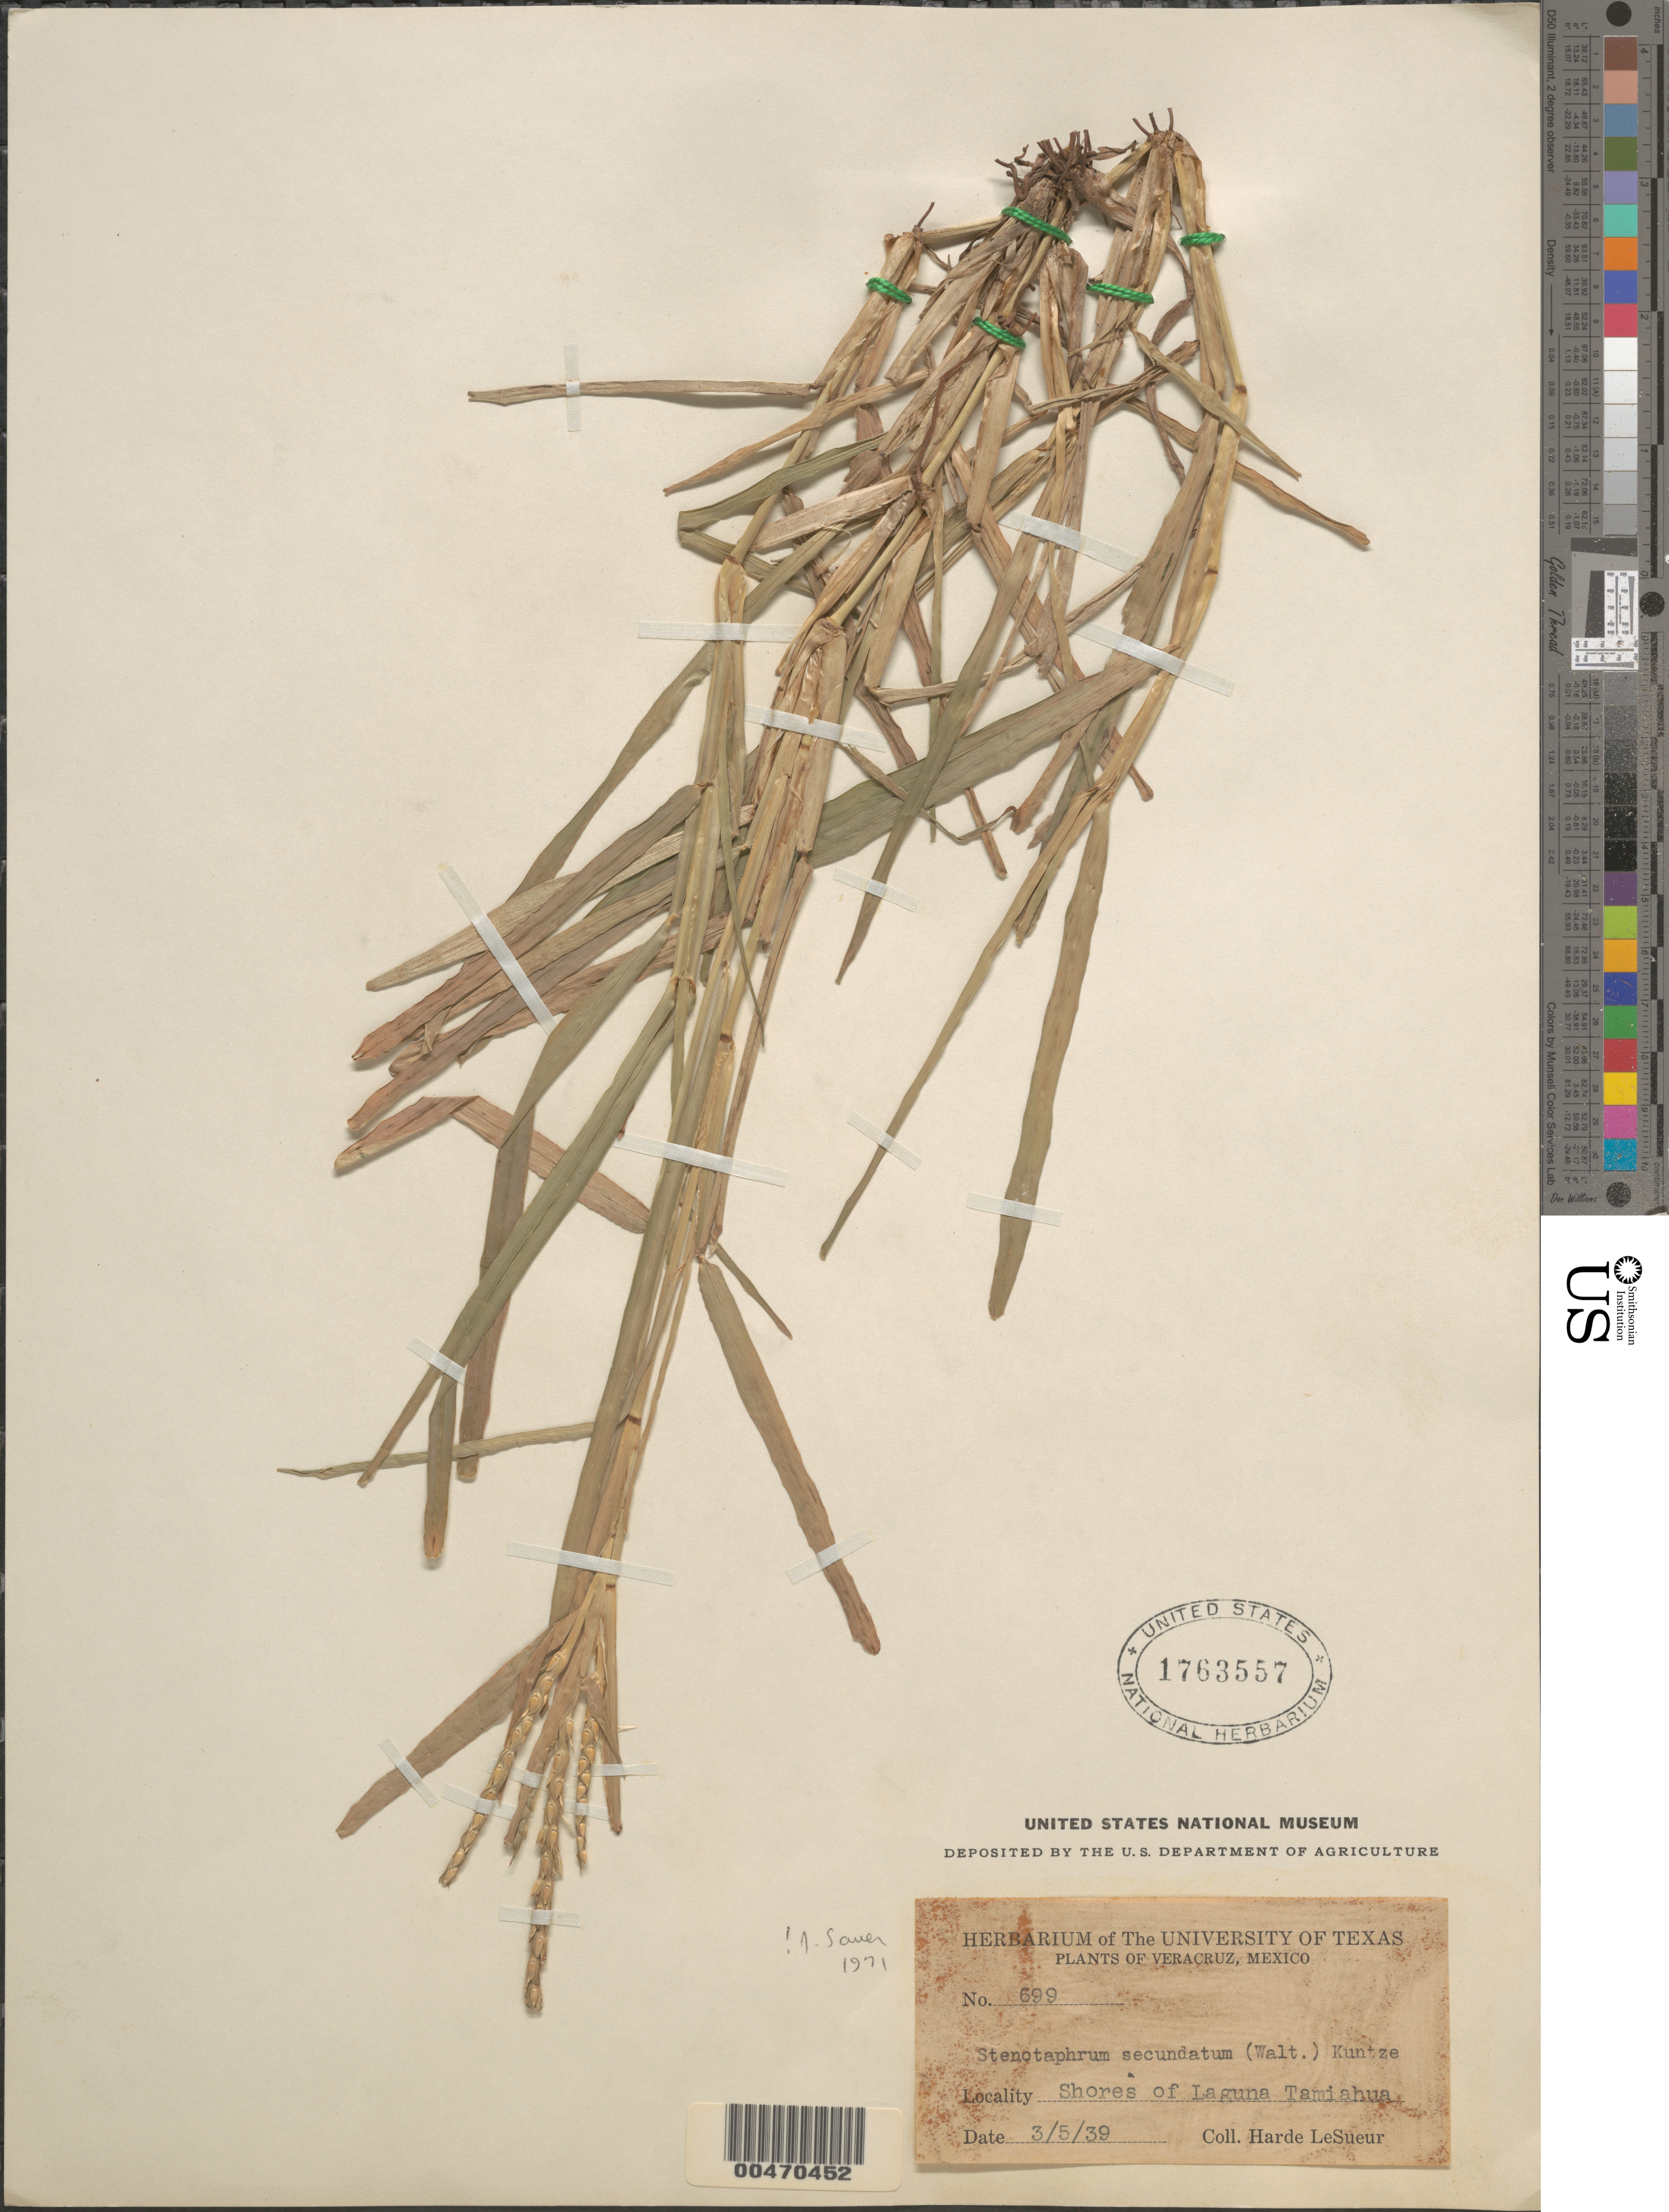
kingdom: Plantae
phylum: Tracheophyta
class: Liliopsida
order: Poales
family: Poaceae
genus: Stenotaphrum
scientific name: Stenotaphrum secundatum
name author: (Walter) Kuntze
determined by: Sauer, J.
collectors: D. H. LeSueur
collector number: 699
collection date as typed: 3 May 1939 to 5 Mar 1939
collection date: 1939-03-05/1939-05-03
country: Mexico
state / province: Veracruz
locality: Shores of Laguna Tamiahua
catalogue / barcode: US 1763557